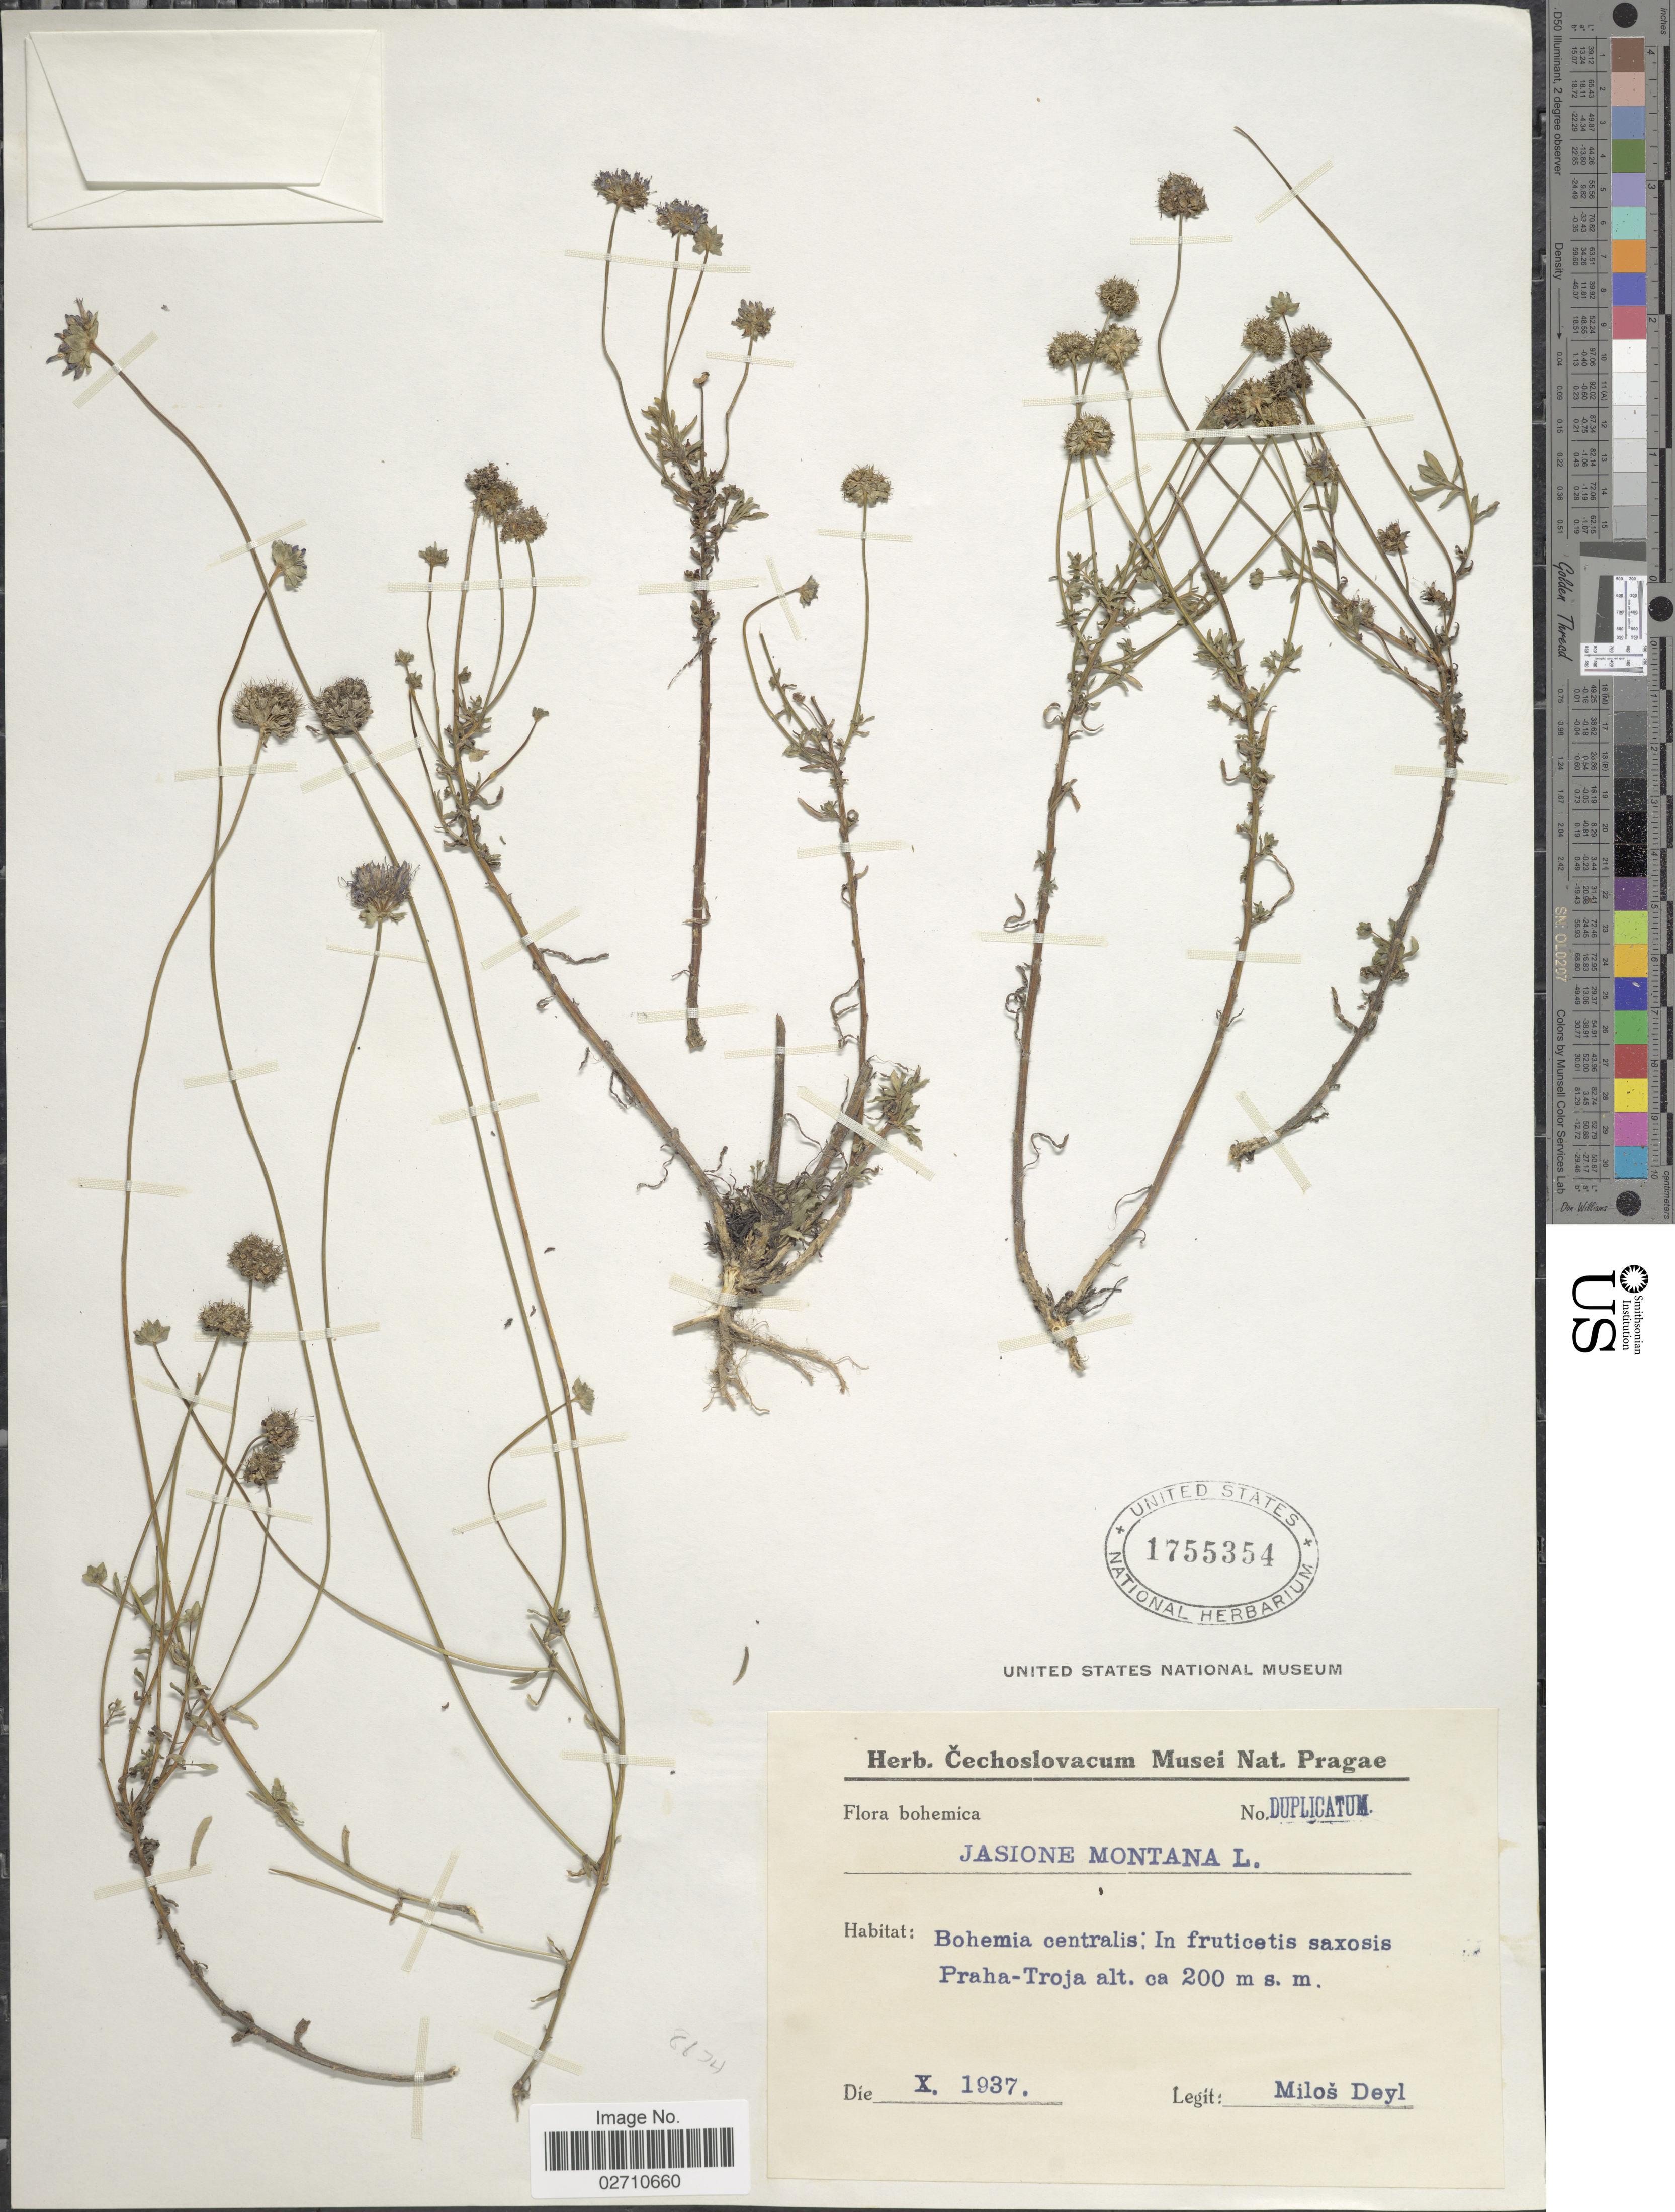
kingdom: Plantae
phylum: Tracheophyta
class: Magnoliopsida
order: Asterales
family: Campanulaceae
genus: Jasione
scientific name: Jasione montana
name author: L.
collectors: M. Deyl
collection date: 1937-10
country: Czechia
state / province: Central Bohemian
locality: In fruticetis saxosis Praha Troja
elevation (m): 200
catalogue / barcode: US 1755354